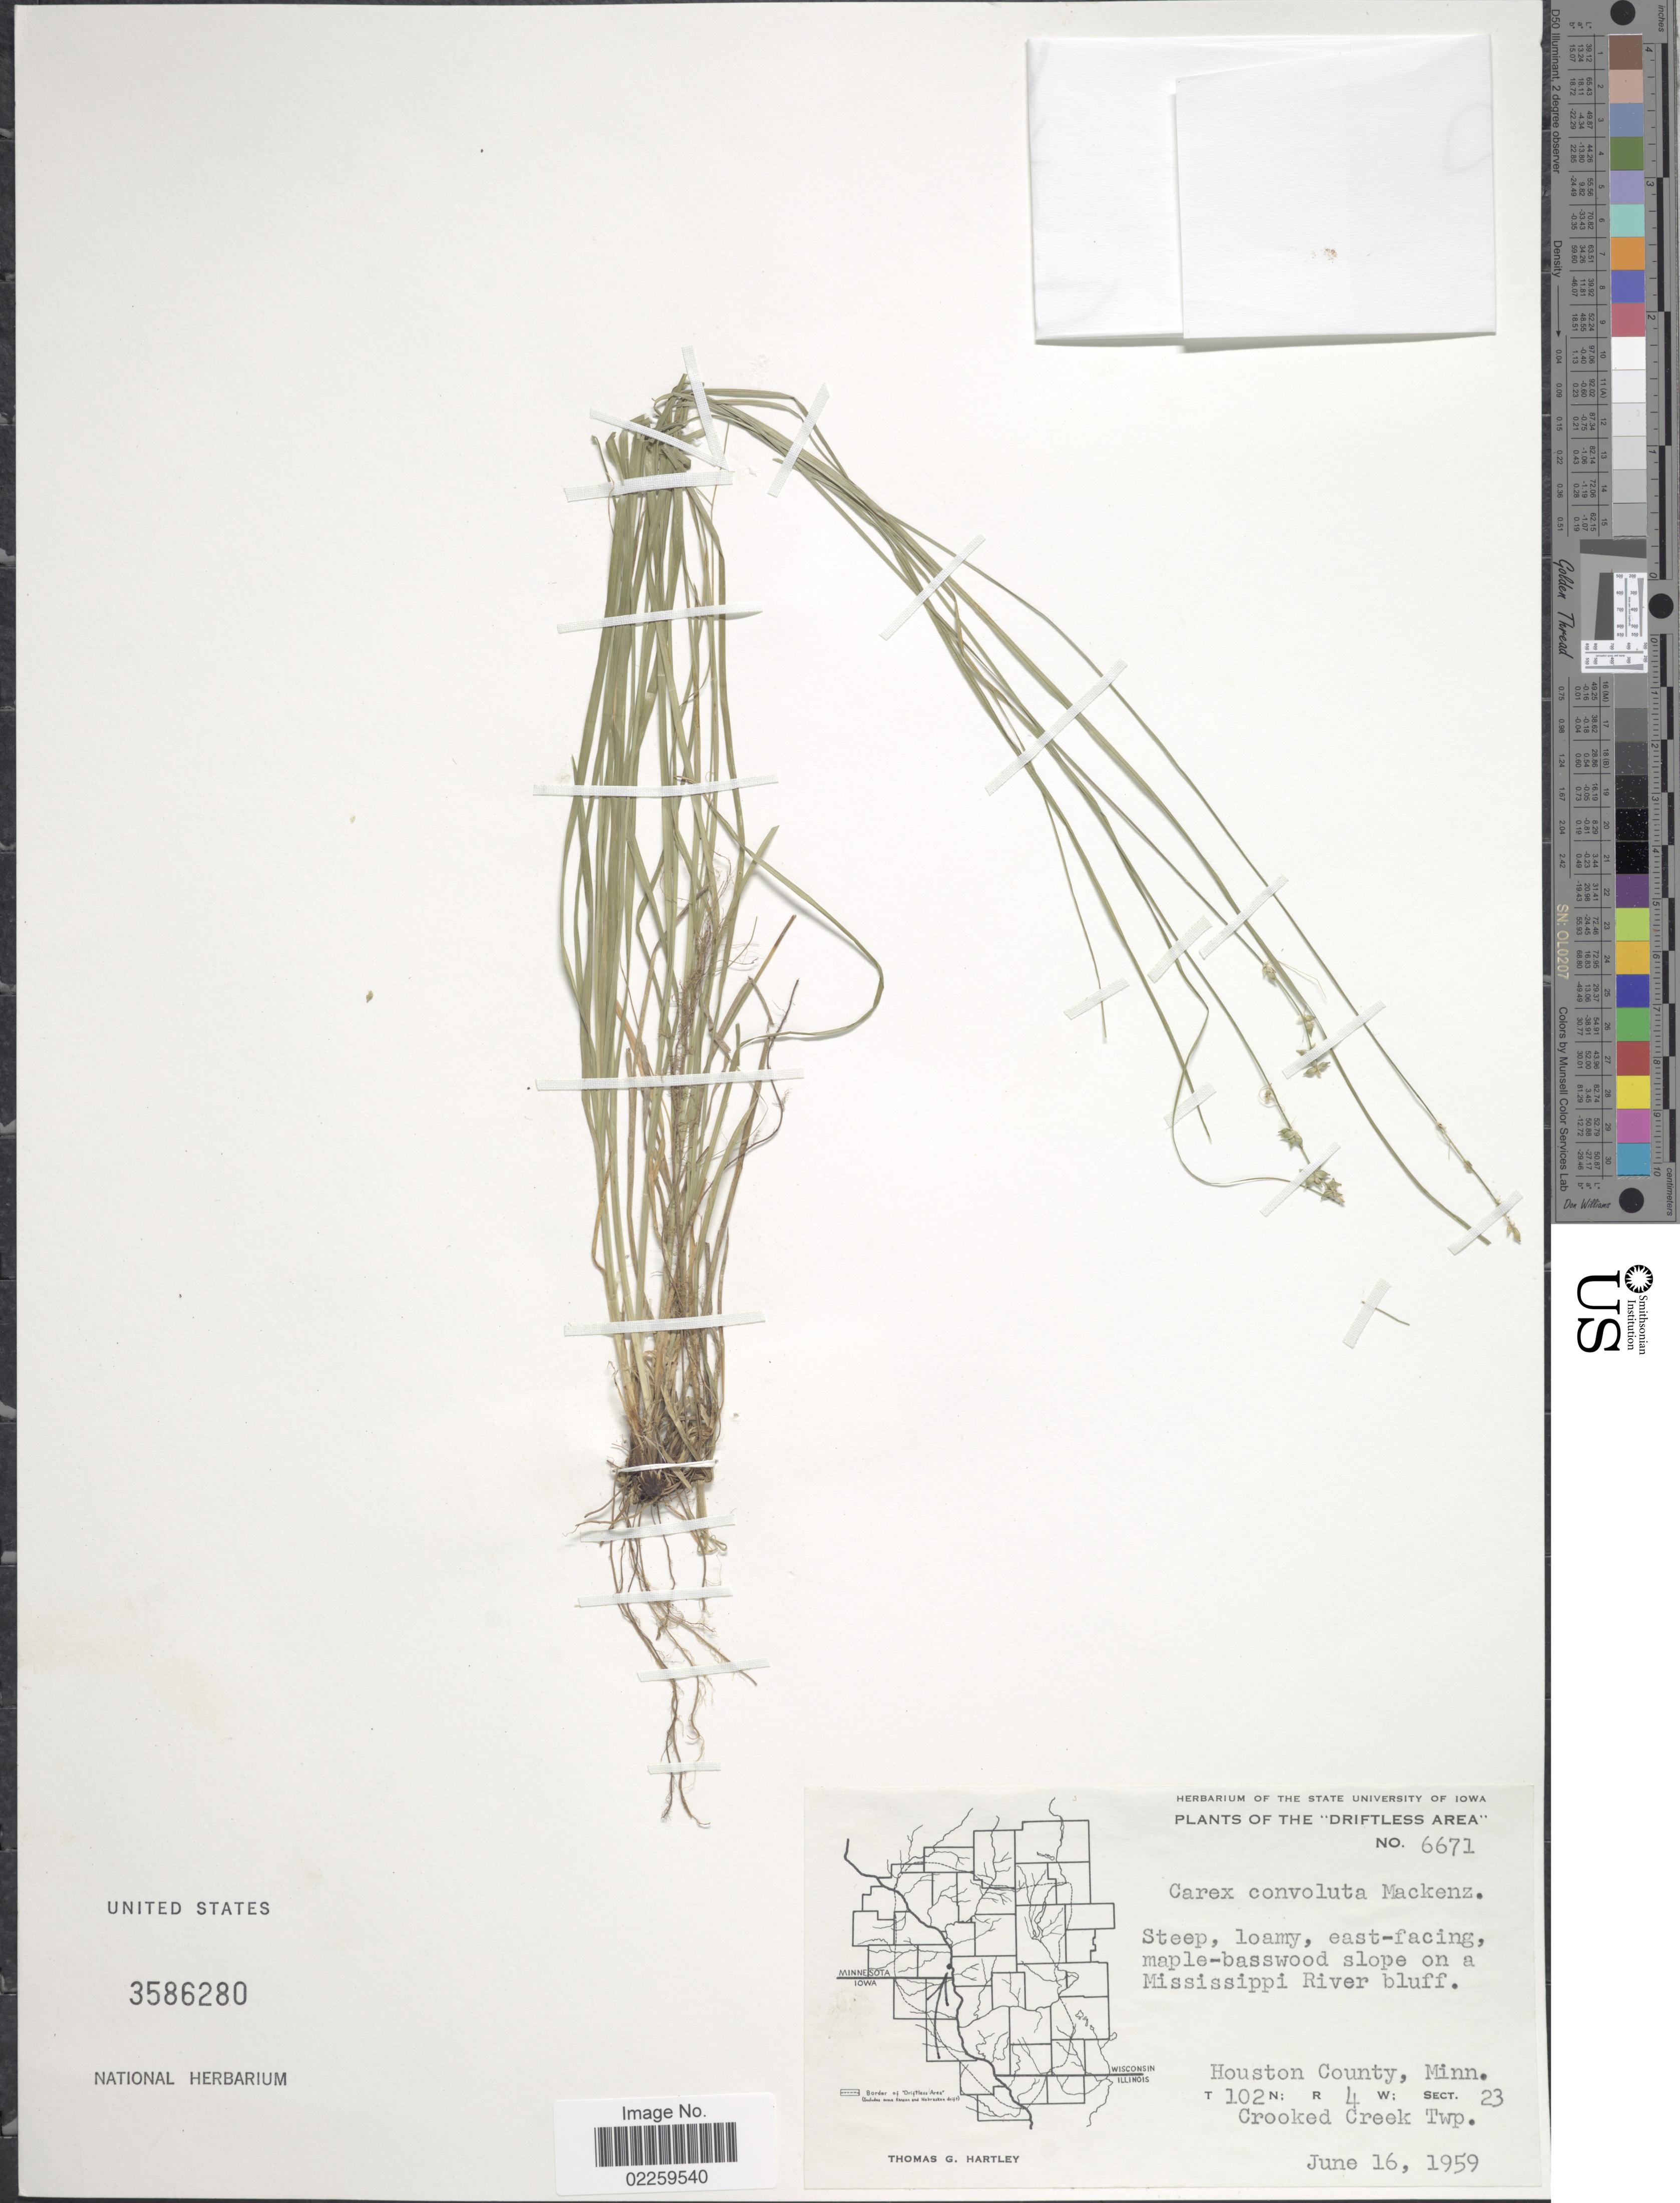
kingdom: Plantae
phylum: Tracheophyta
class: Liliopsida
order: Poales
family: Cyperaceae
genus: Carex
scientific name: Carex rosea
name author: Willd.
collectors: T. G. Hartley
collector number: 6671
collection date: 1959-06-16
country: United States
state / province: Minnesota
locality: Driftless Area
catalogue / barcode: US 3586280